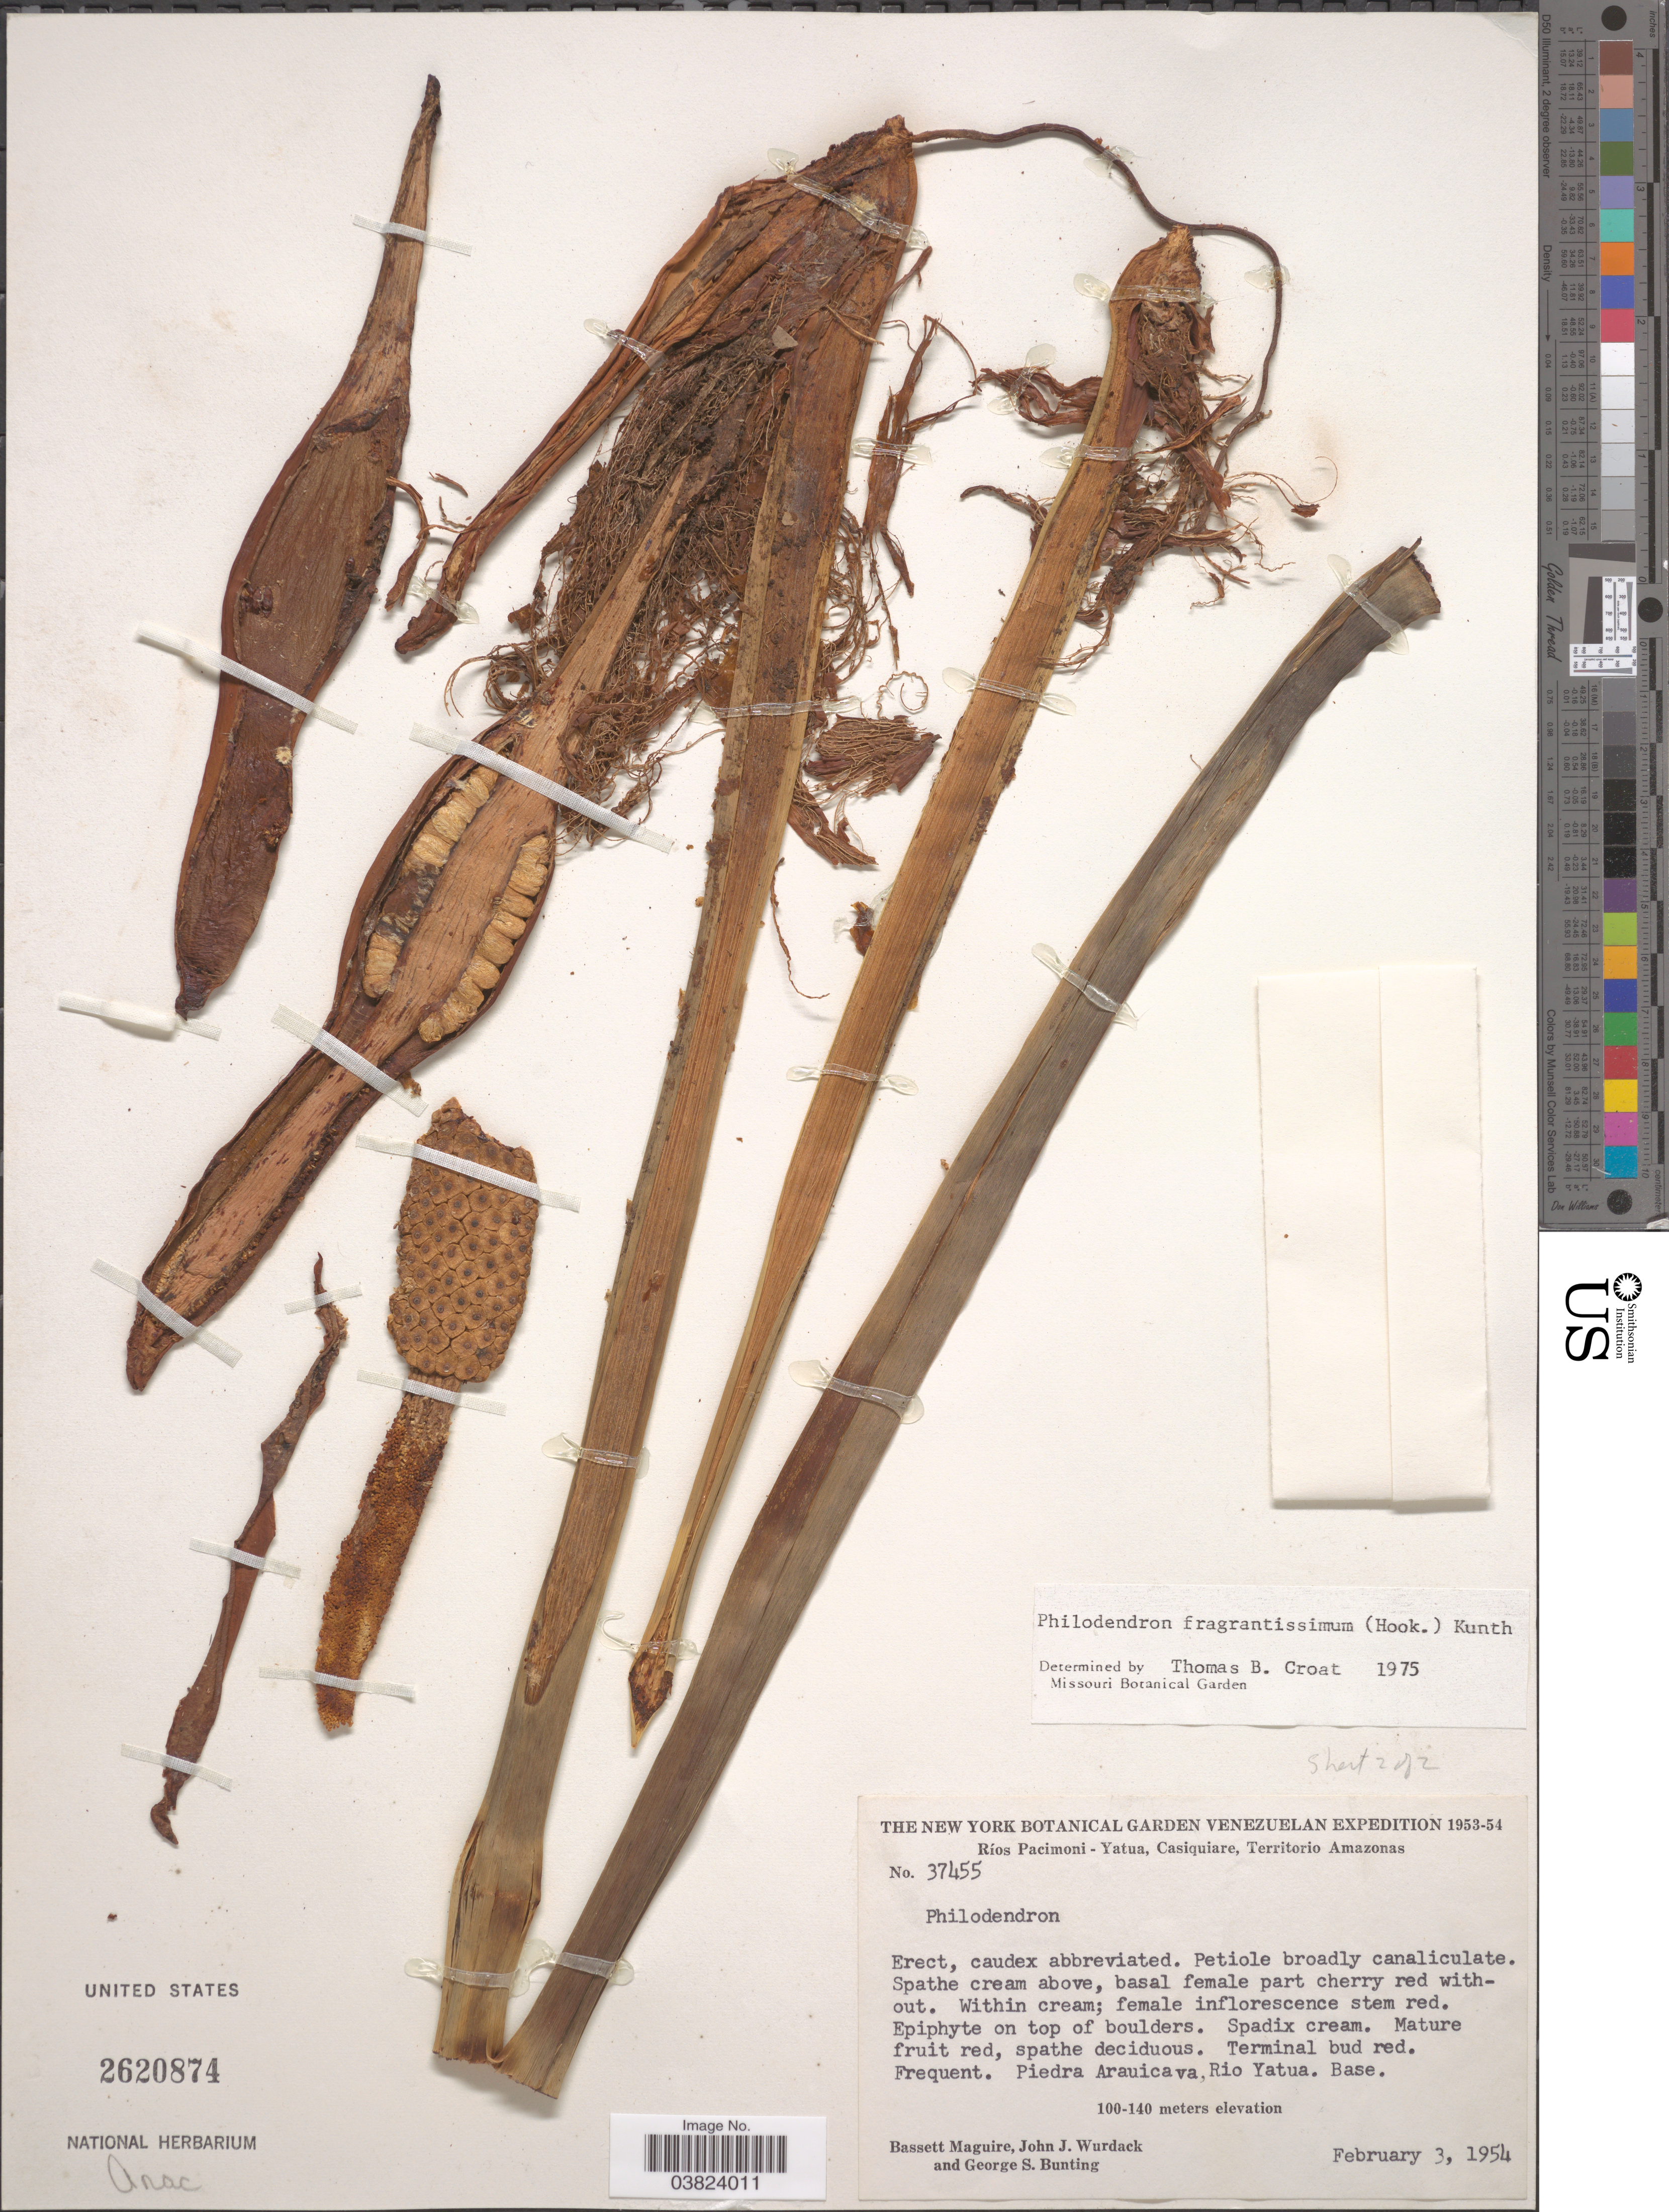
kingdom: Plantae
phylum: Tracheophyta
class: Liliopsida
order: Alismatales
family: Araceae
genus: Philodendron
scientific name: Philodendron fragrantissimum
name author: (G. Don) Kunth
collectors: B. Maguire, J. J. Wurdack & G. S. Bunting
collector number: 37455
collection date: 1954-02-03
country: Venezuela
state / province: Amazonas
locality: Piedra Arauicava, Rio Yatua. Base.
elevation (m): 100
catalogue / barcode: US 2620874